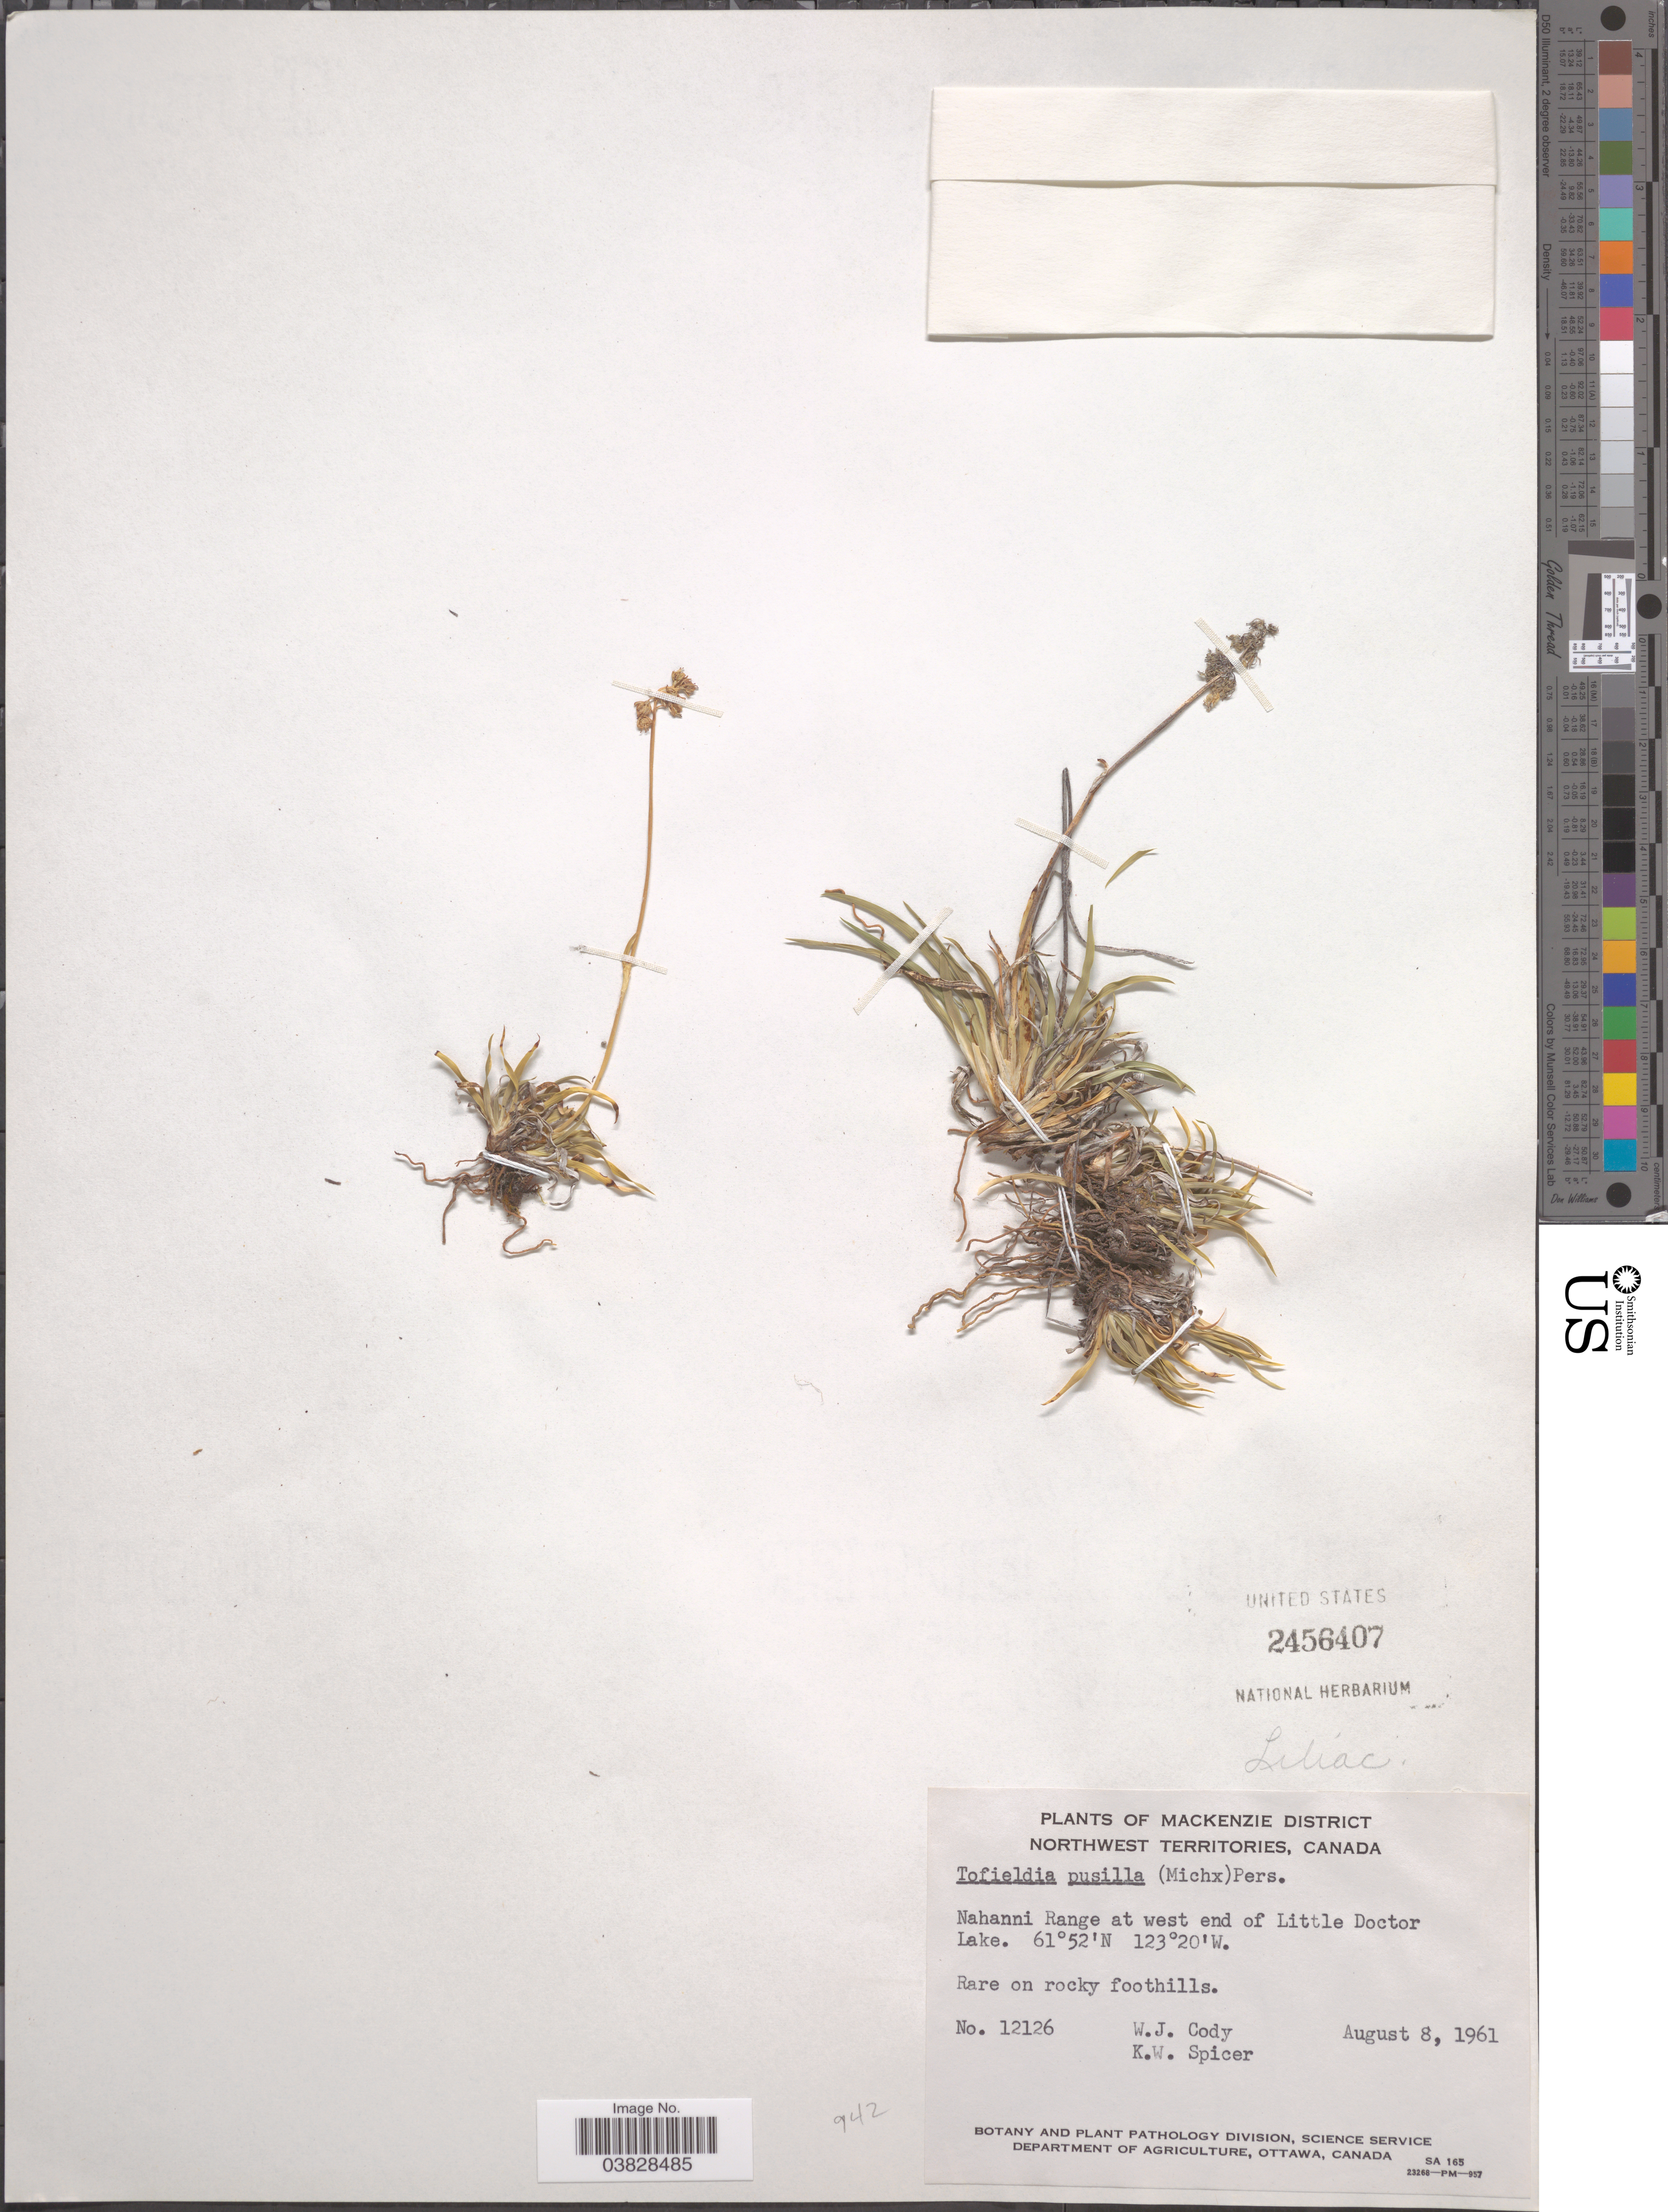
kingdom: Plantae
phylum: Tracheophyta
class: Liliopsida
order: Alismatales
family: Tofieldiaceae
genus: Tofieldia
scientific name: Tofieldia pusilla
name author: (Michx.) Pers.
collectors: W. Cody & K. Spicer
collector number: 12126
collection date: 1961-08-08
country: Canada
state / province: Northwest Territories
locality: Mackenzie District. Nahanni Range at west end of Little Doctor Lake.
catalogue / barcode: US 2456407